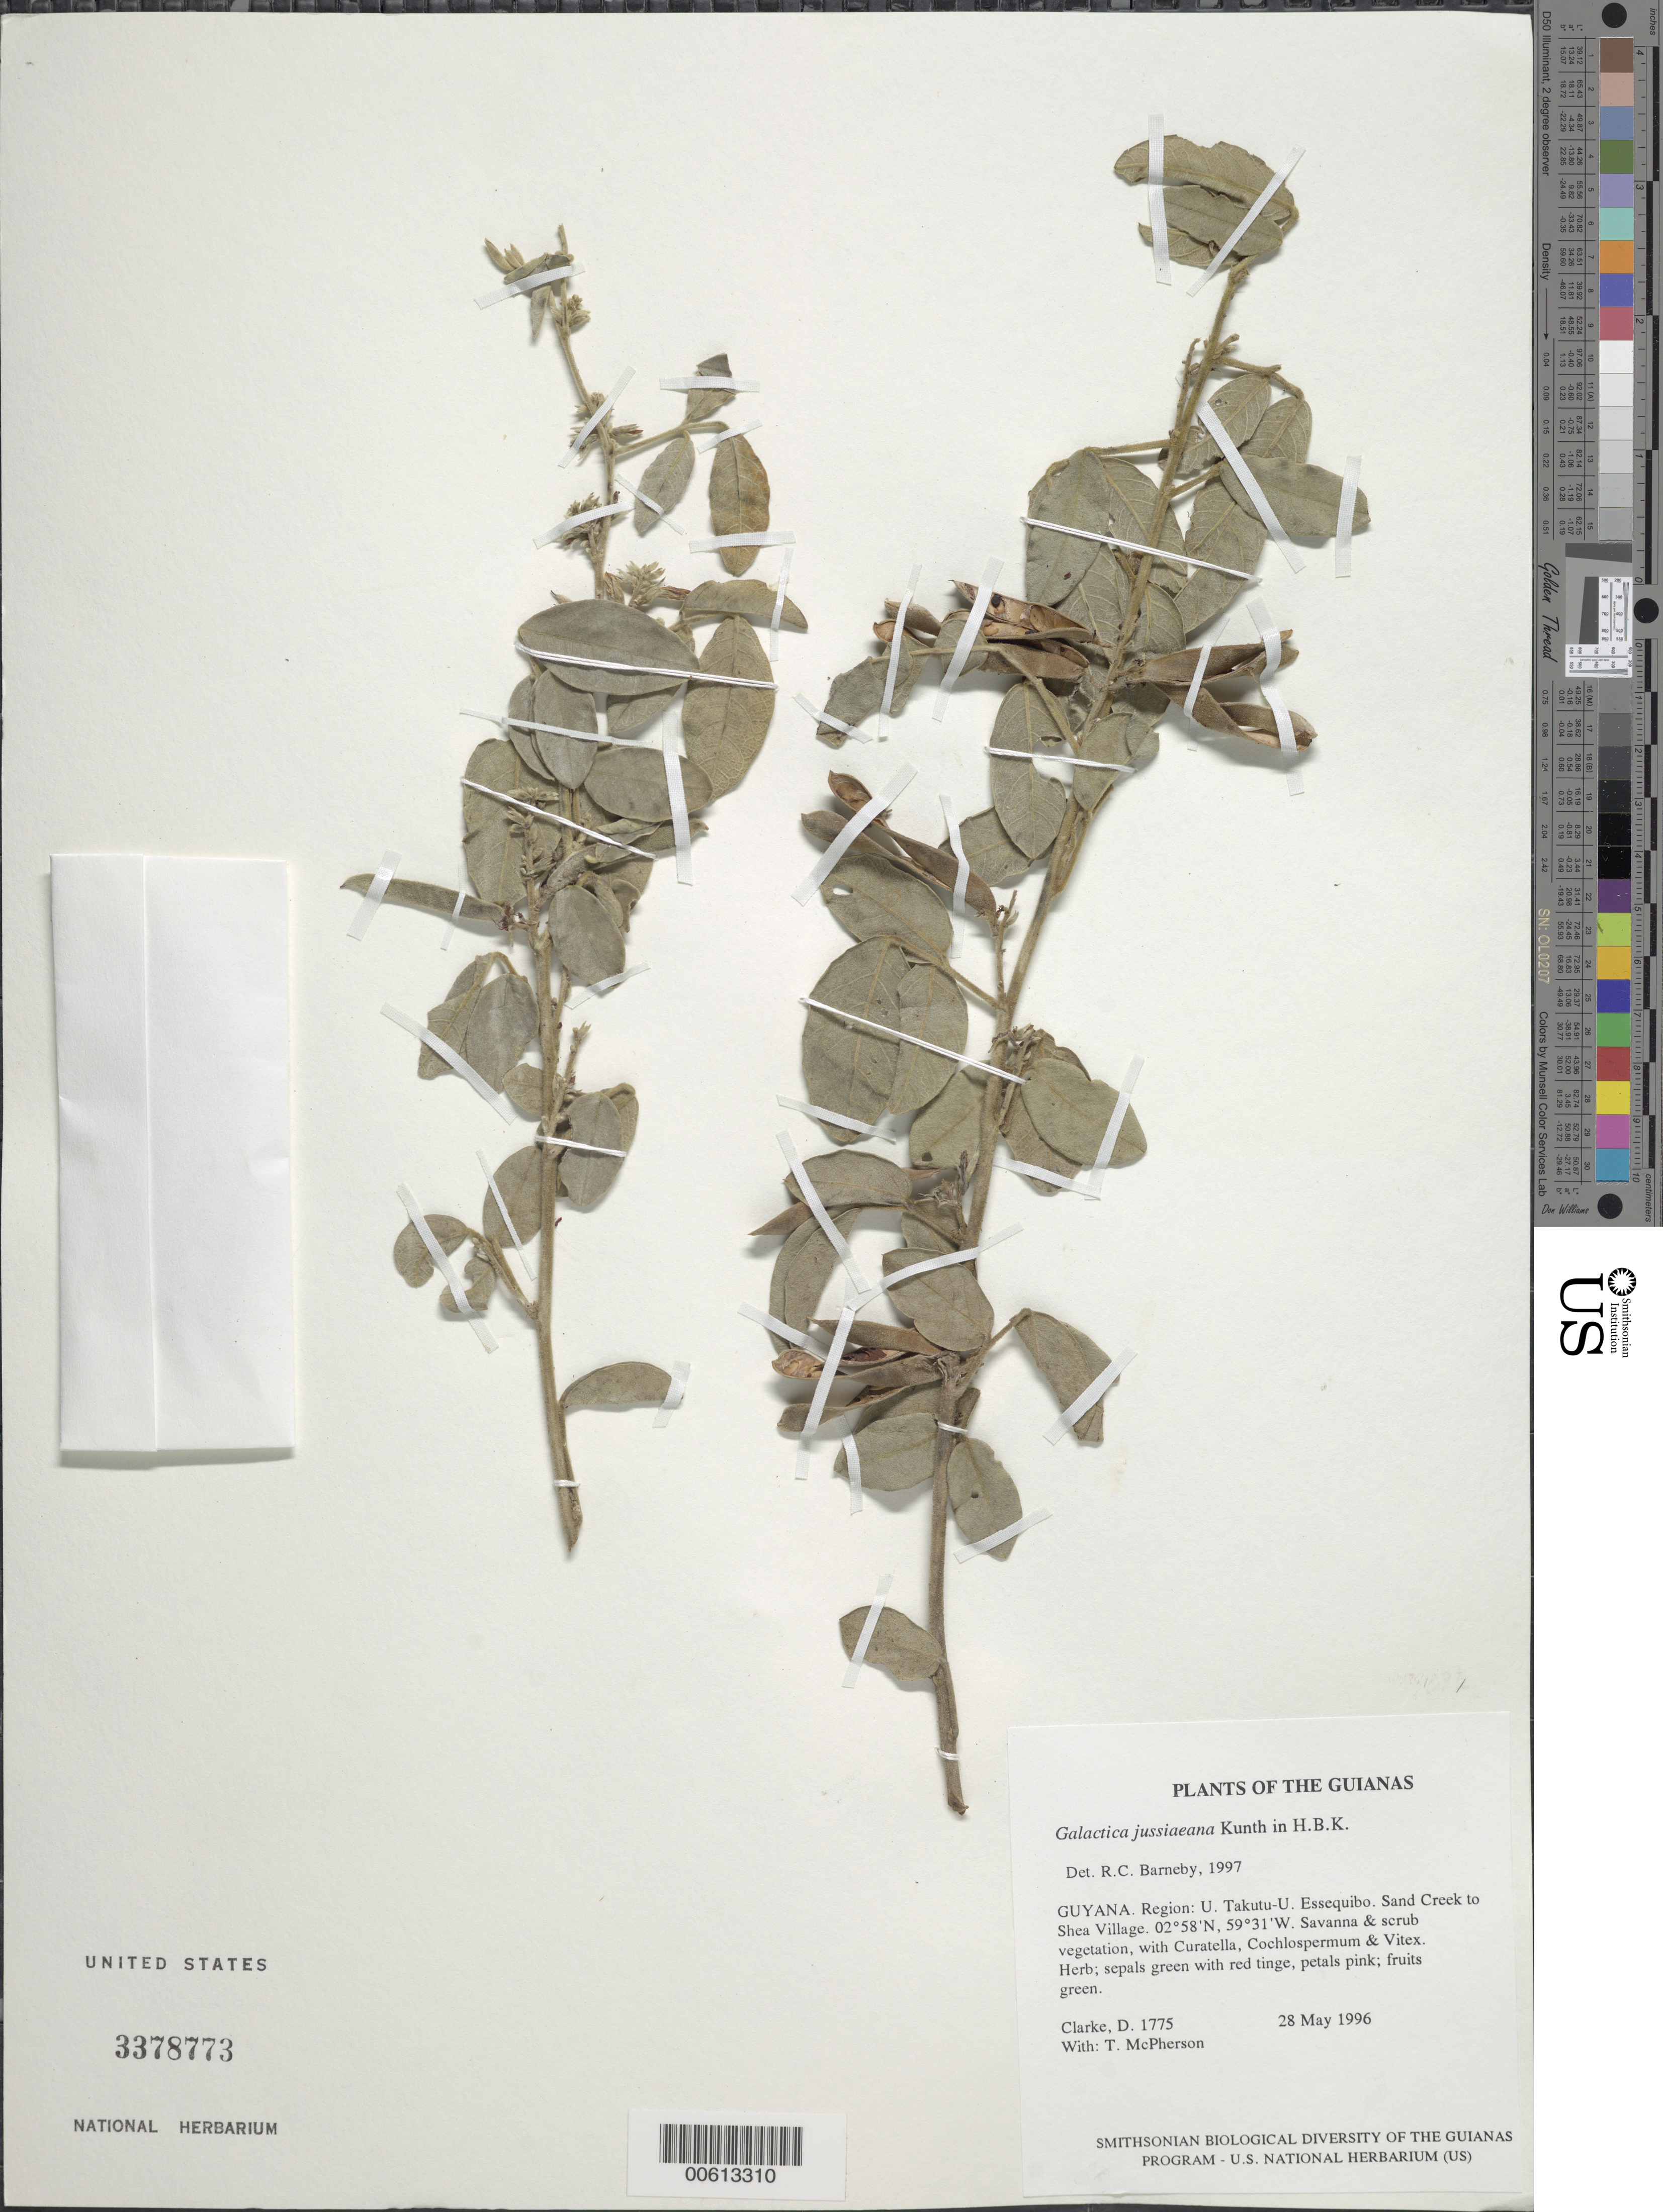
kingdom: Plantae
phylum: Tracheophyta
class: Magnoliopsida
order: Fabales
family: Fabaceae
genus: Galactia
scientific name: Galactia jussiaeana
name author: Kunth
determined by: Barneby, Rupert C., (NY)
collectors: H. D. Clarke & T. McPherson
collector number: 1775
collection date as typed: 28 May 1996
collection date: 1996-05-28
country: Guyana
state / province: U. Takutu-U. Essequibo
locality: Sand Creek to Shea Village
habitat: Savanna & scrub vegetation, with Curatella, Cochlospermum & Vitex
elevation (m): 100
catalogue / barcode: US 3378773